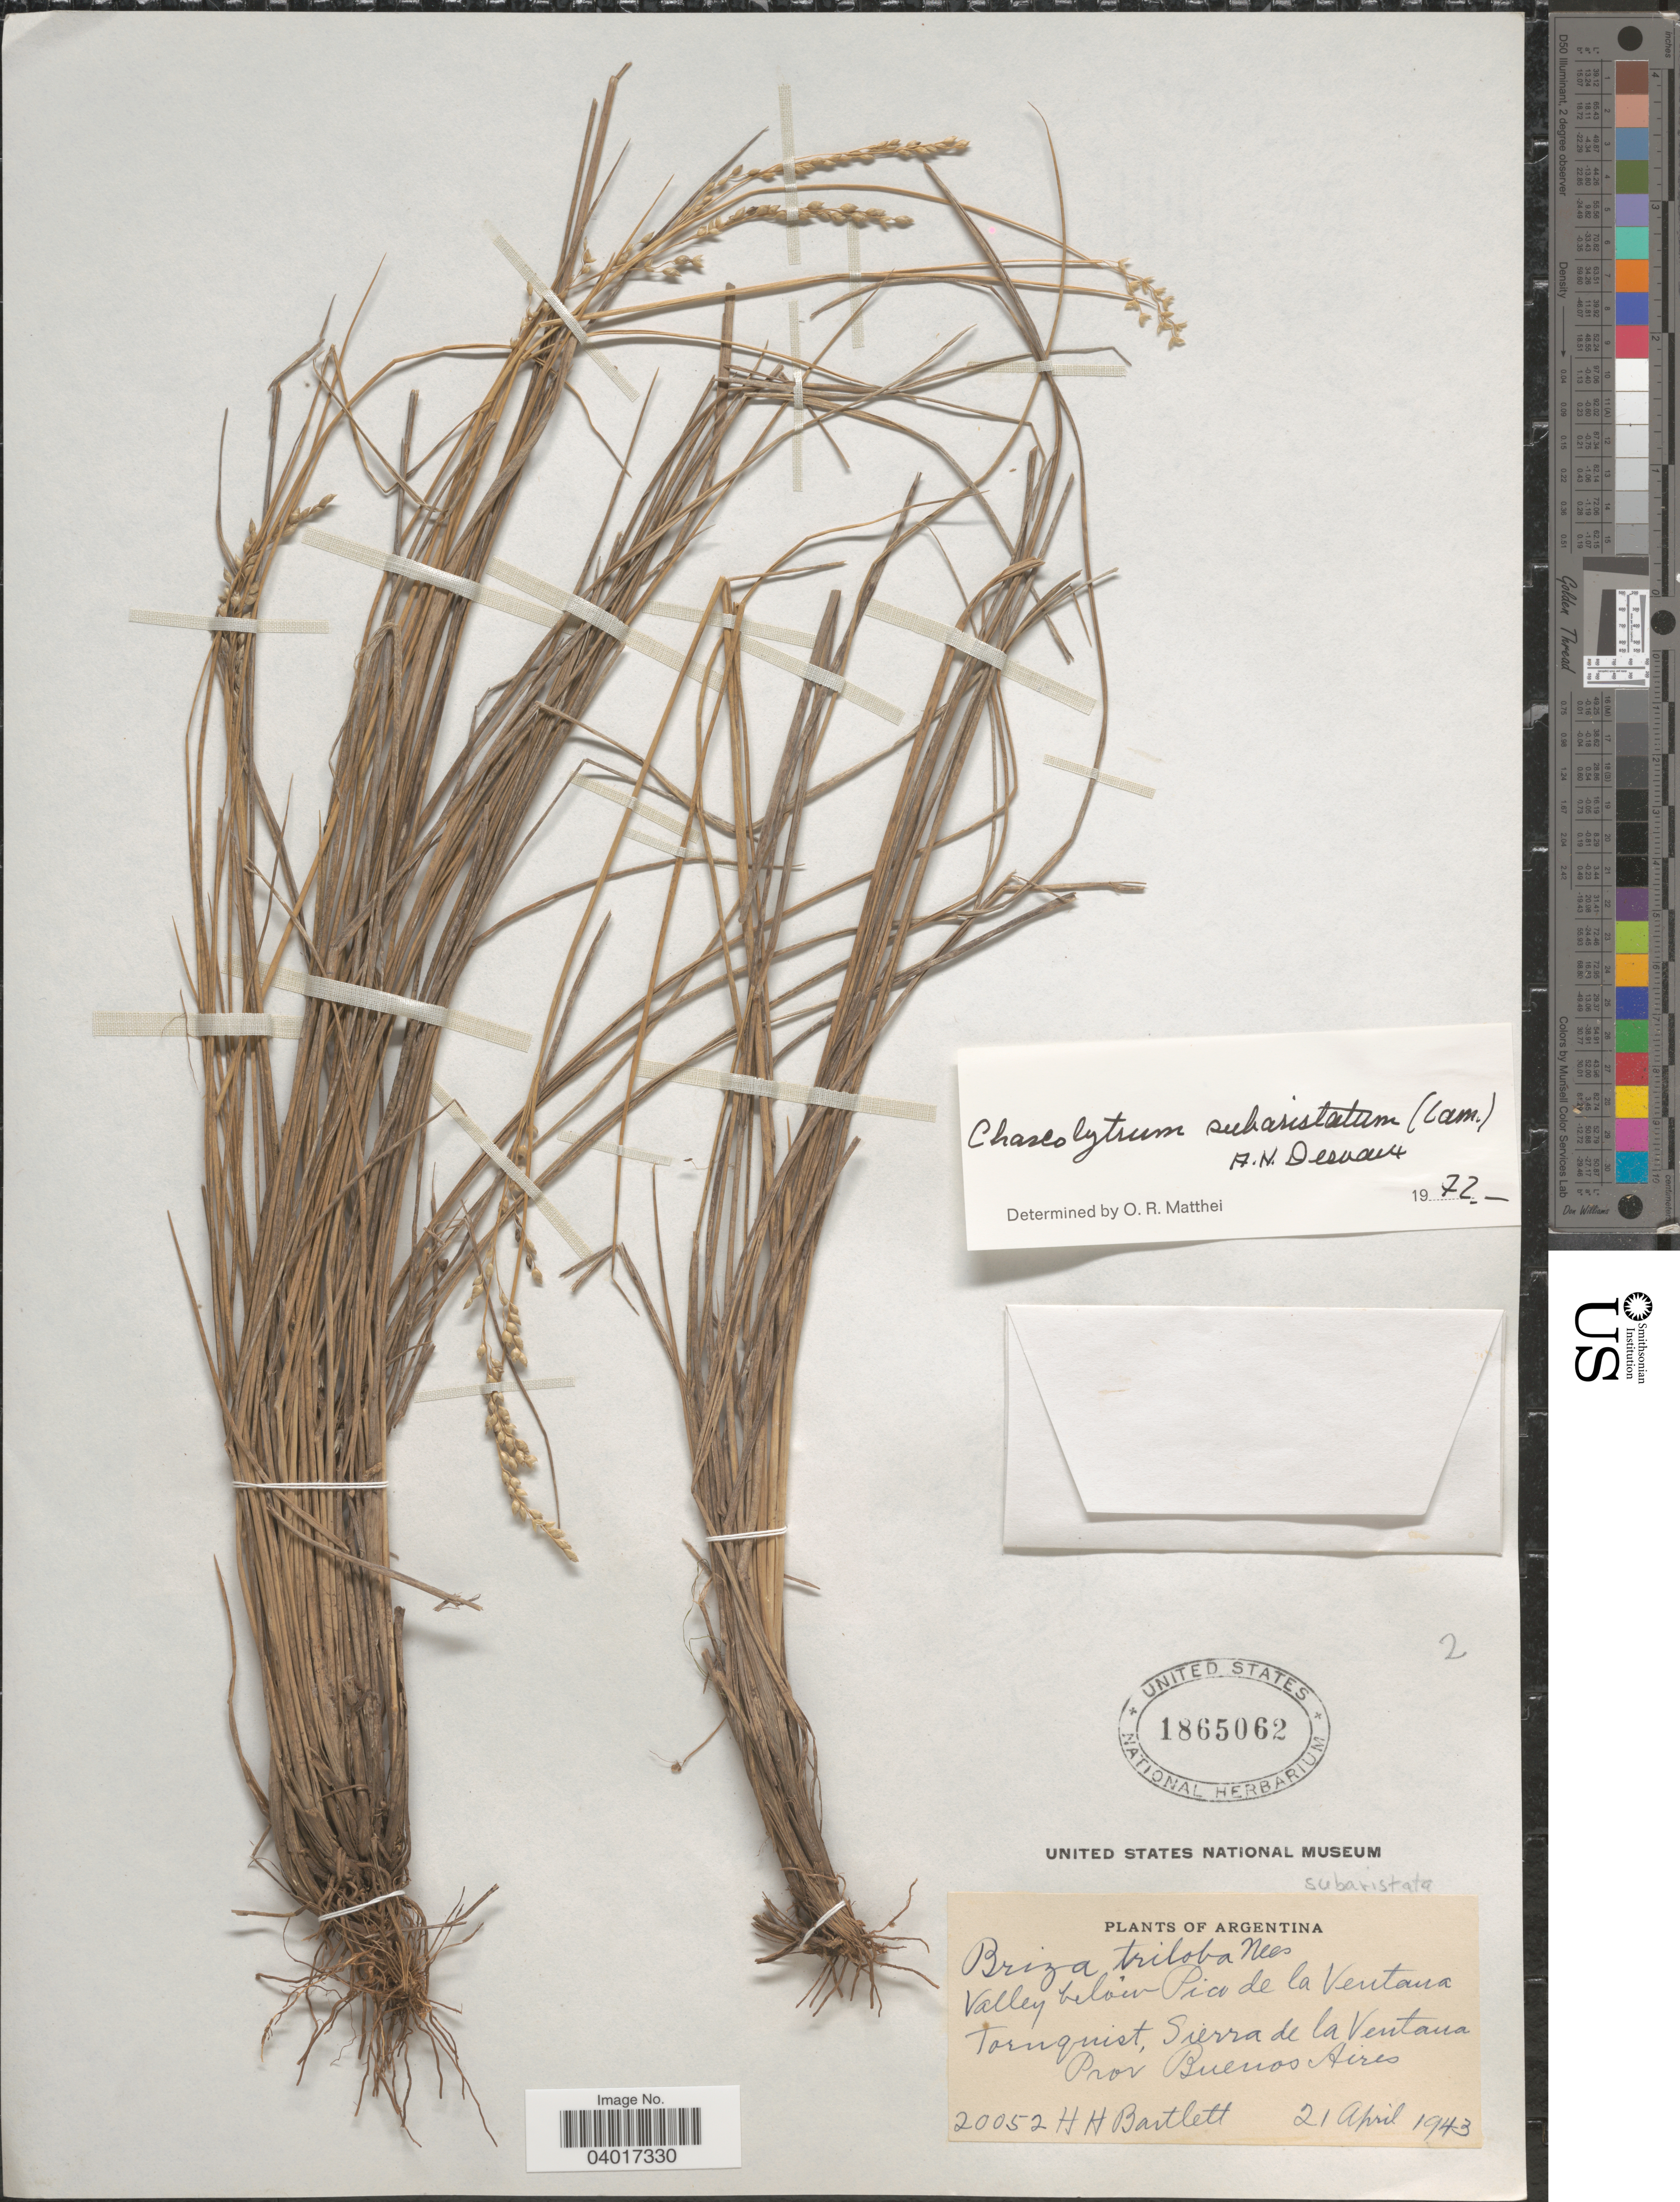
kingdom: Plantae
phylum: Tracheophyta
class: Liliopsida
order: Poales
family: Poaceae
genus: Chascolytrum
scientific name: Chascolytrum subaristatum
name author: (Lam.) Desv.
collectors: H. H. Bartlett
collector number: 20052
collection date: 1943-04-21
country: Argentina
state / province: Buenos Aires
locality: Valley below Pico de la Ventana. Tornquist, Sierra de la Ventana.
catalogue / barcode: US 1865062